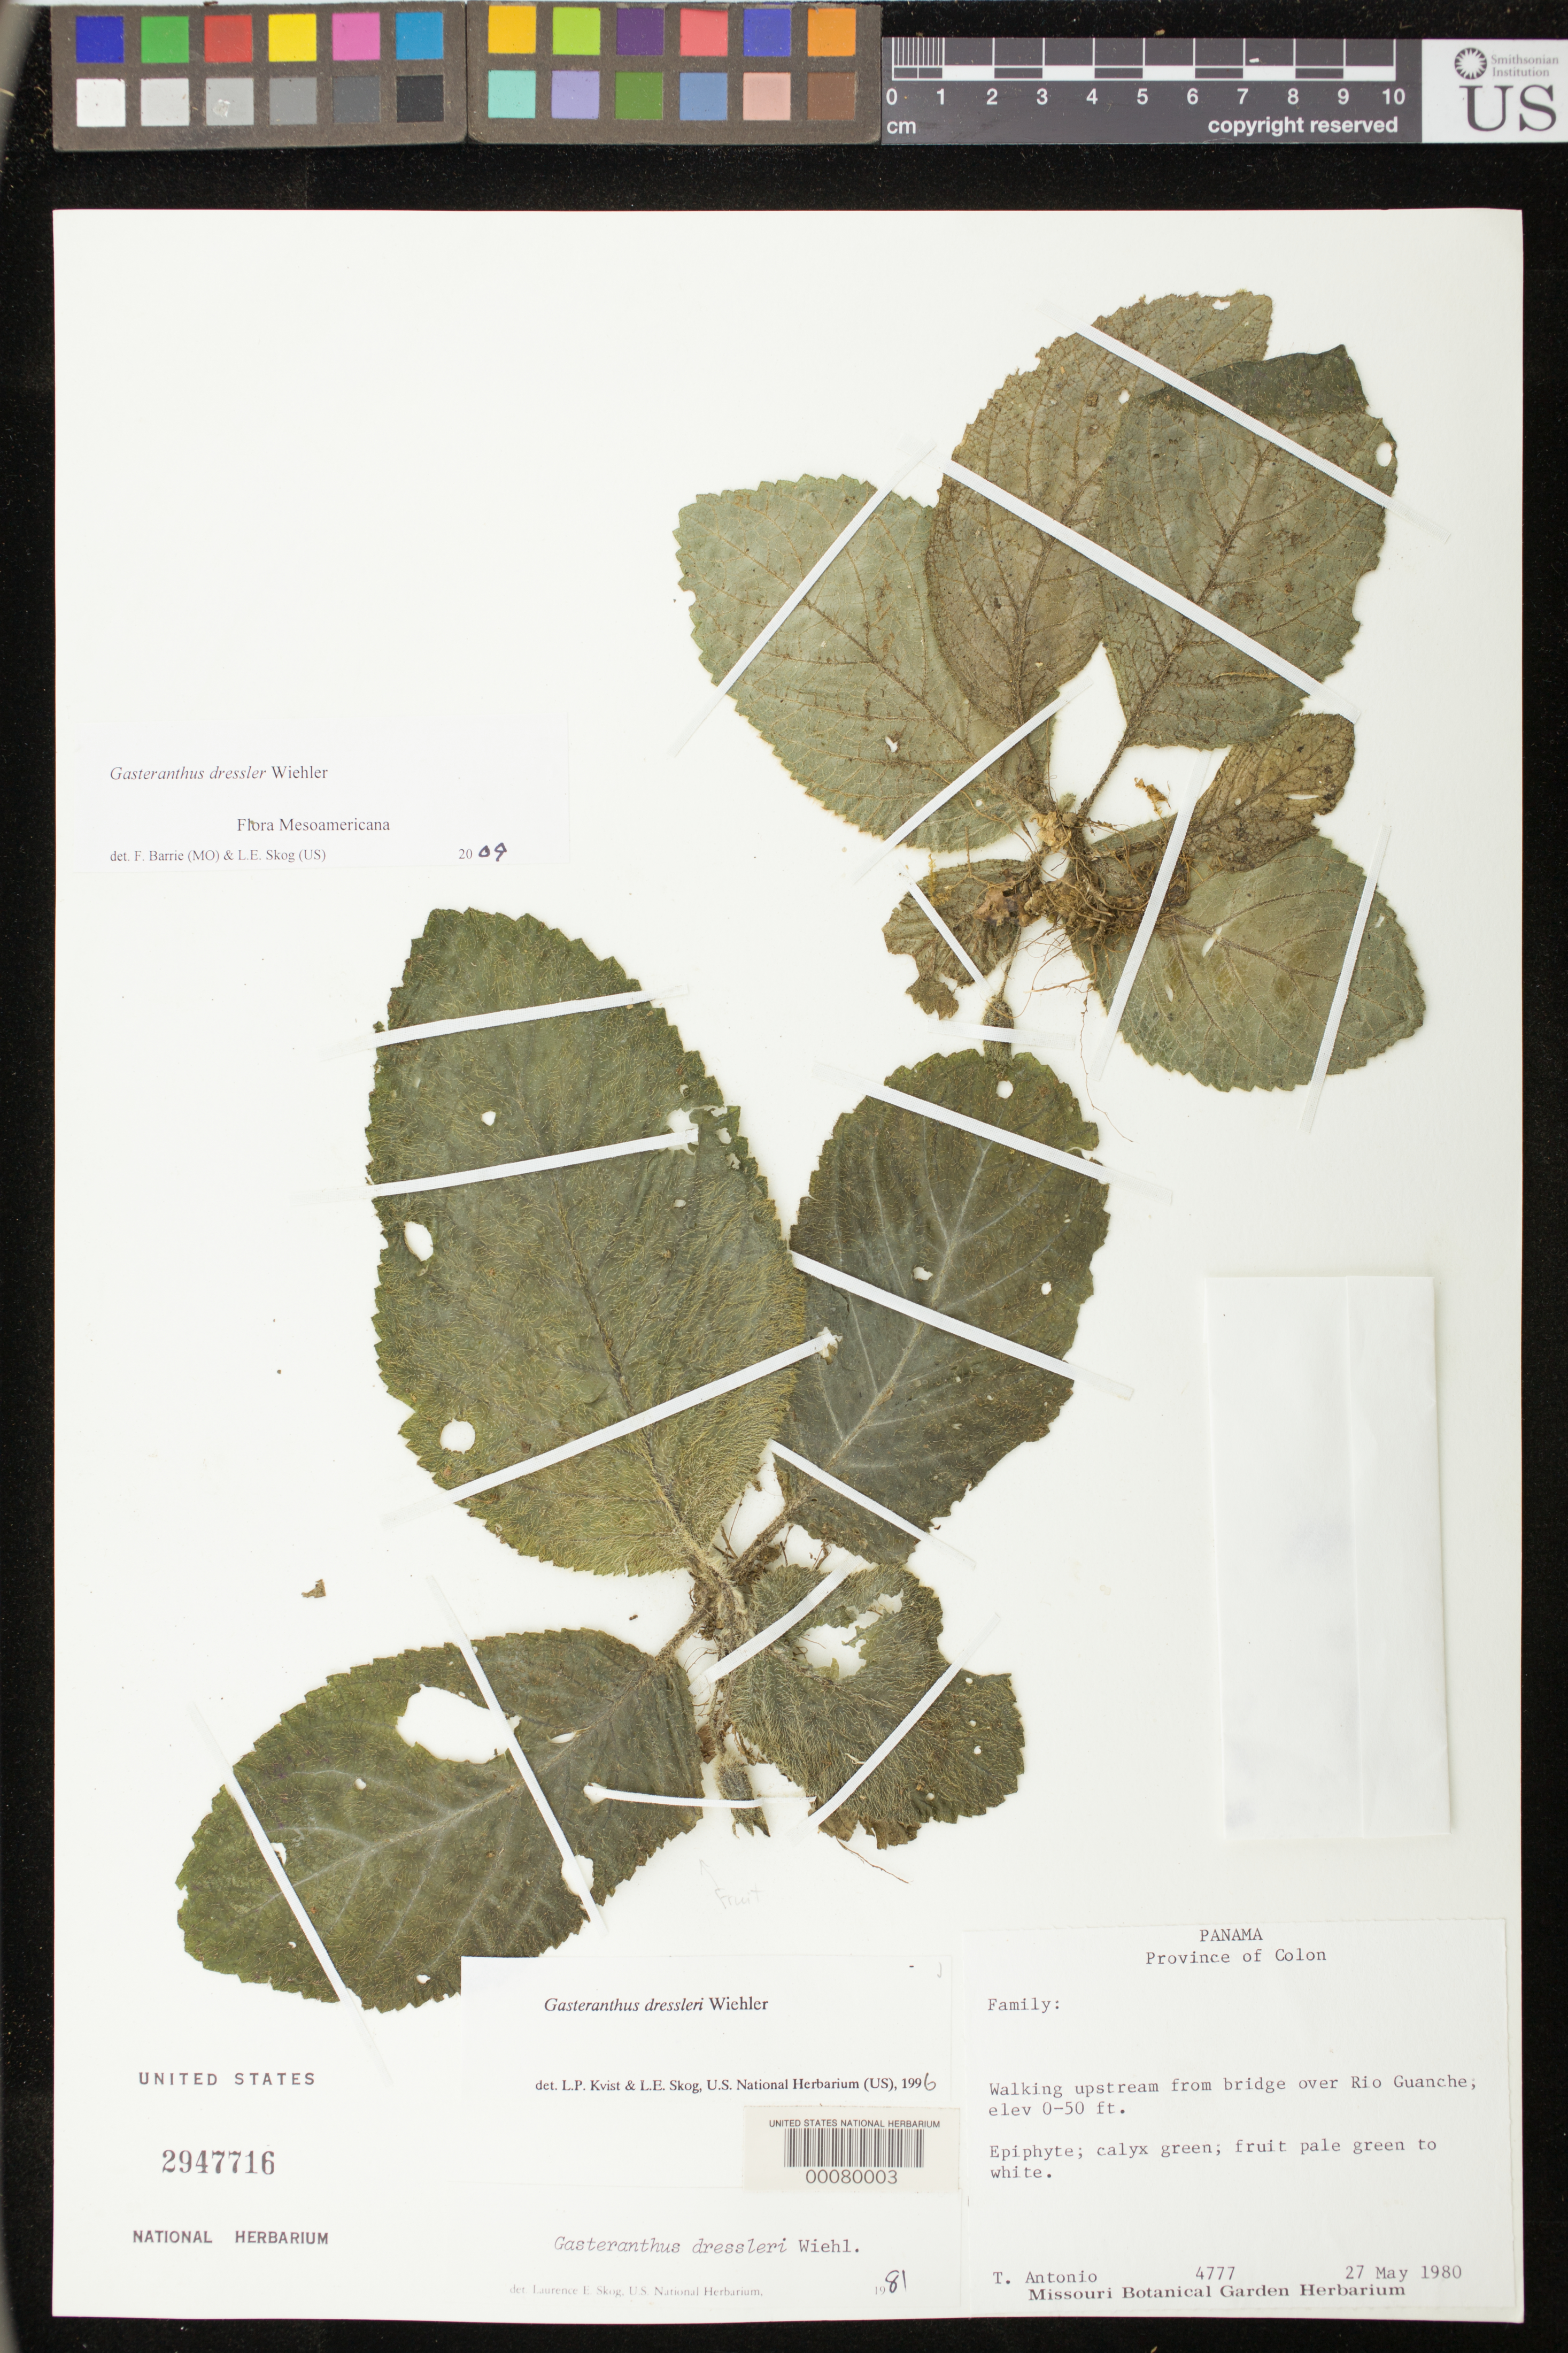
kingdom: Plantae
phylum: Tracheophyta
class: Magnoliopsida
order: Lamiales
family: Gesneriaceae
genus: Gasteranthus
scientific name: Gasteranthus dressleri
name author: Wiehler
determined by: Skog, Laurence E.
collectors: T. Antonio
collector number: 4777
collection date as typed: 27 May 1980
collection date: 1980-05-27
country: Panama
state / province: Colón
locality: Walking upstream from bridge over Rio Guanche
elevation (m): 0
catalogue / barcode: US 2947716